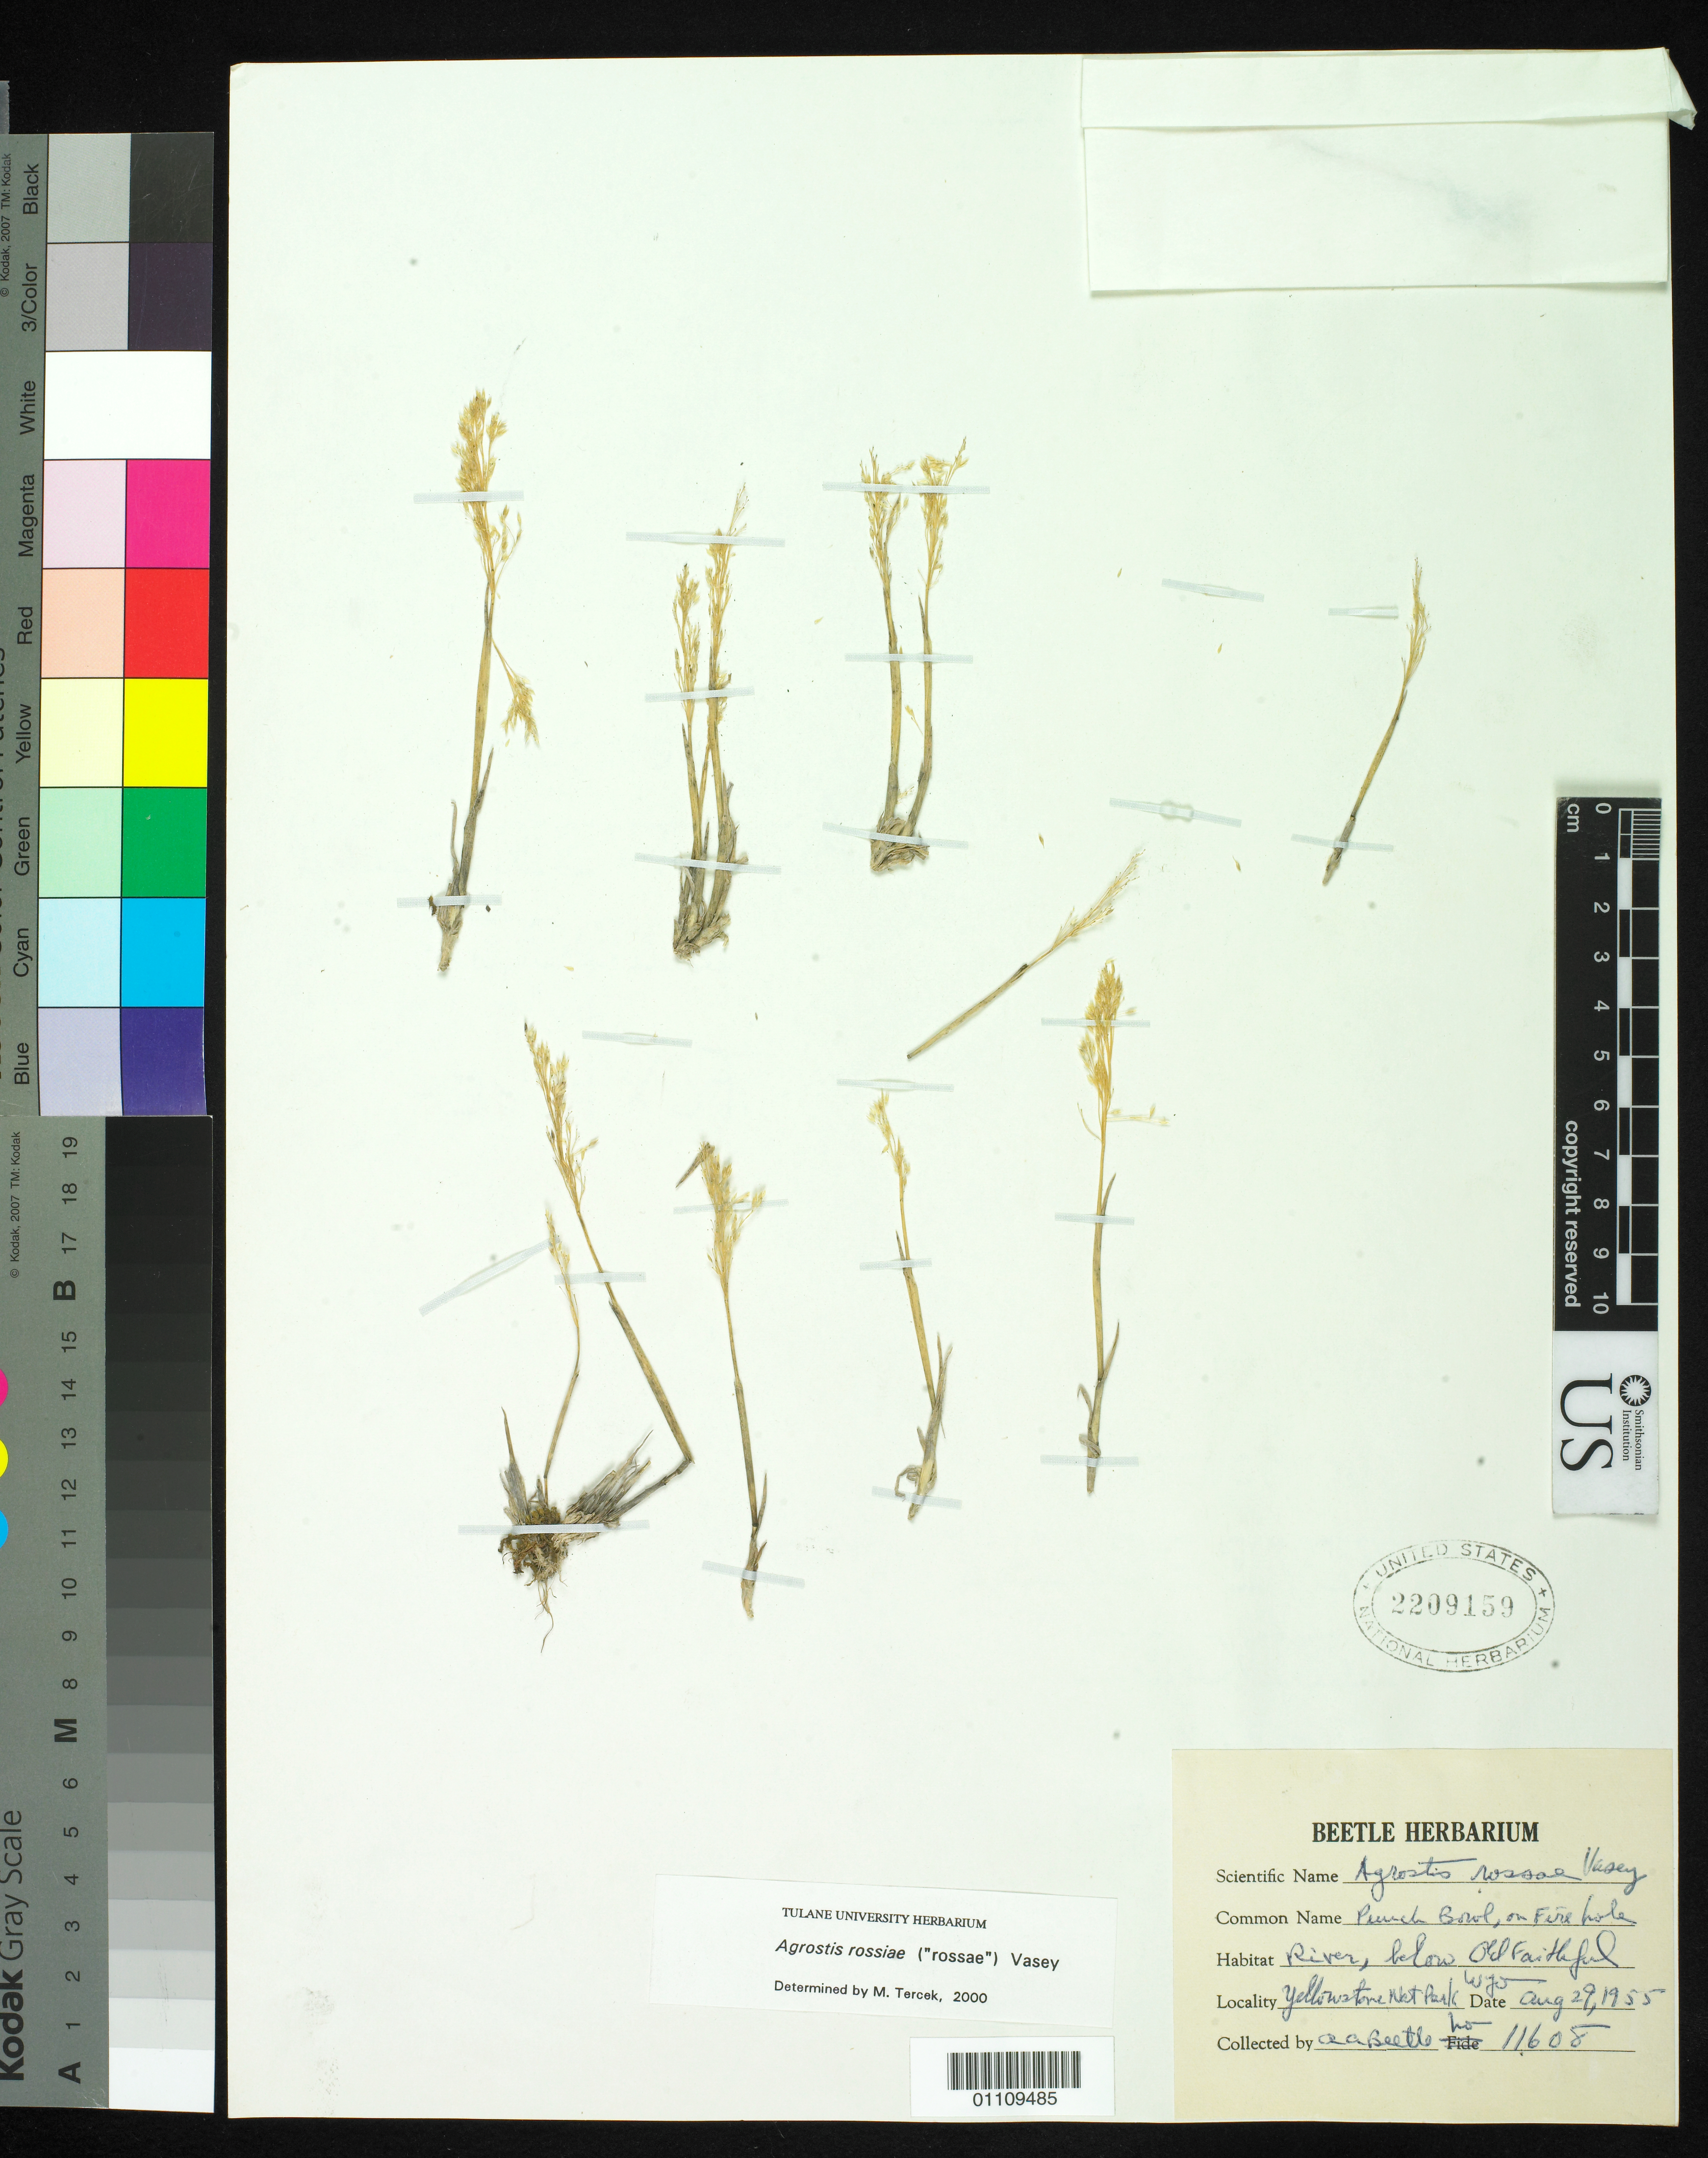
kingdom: Plantae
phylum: Tracheophyta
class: Liliopsida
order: Poales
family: Poaceae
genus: Agrostis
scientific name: Agrostis rossiae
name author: Vasey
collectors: A. A. Beetle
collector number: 11608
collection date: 1955-08-19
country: United States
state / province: Wyoming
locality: Yellowstone National Park.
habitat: River.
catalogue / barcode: US 2209159